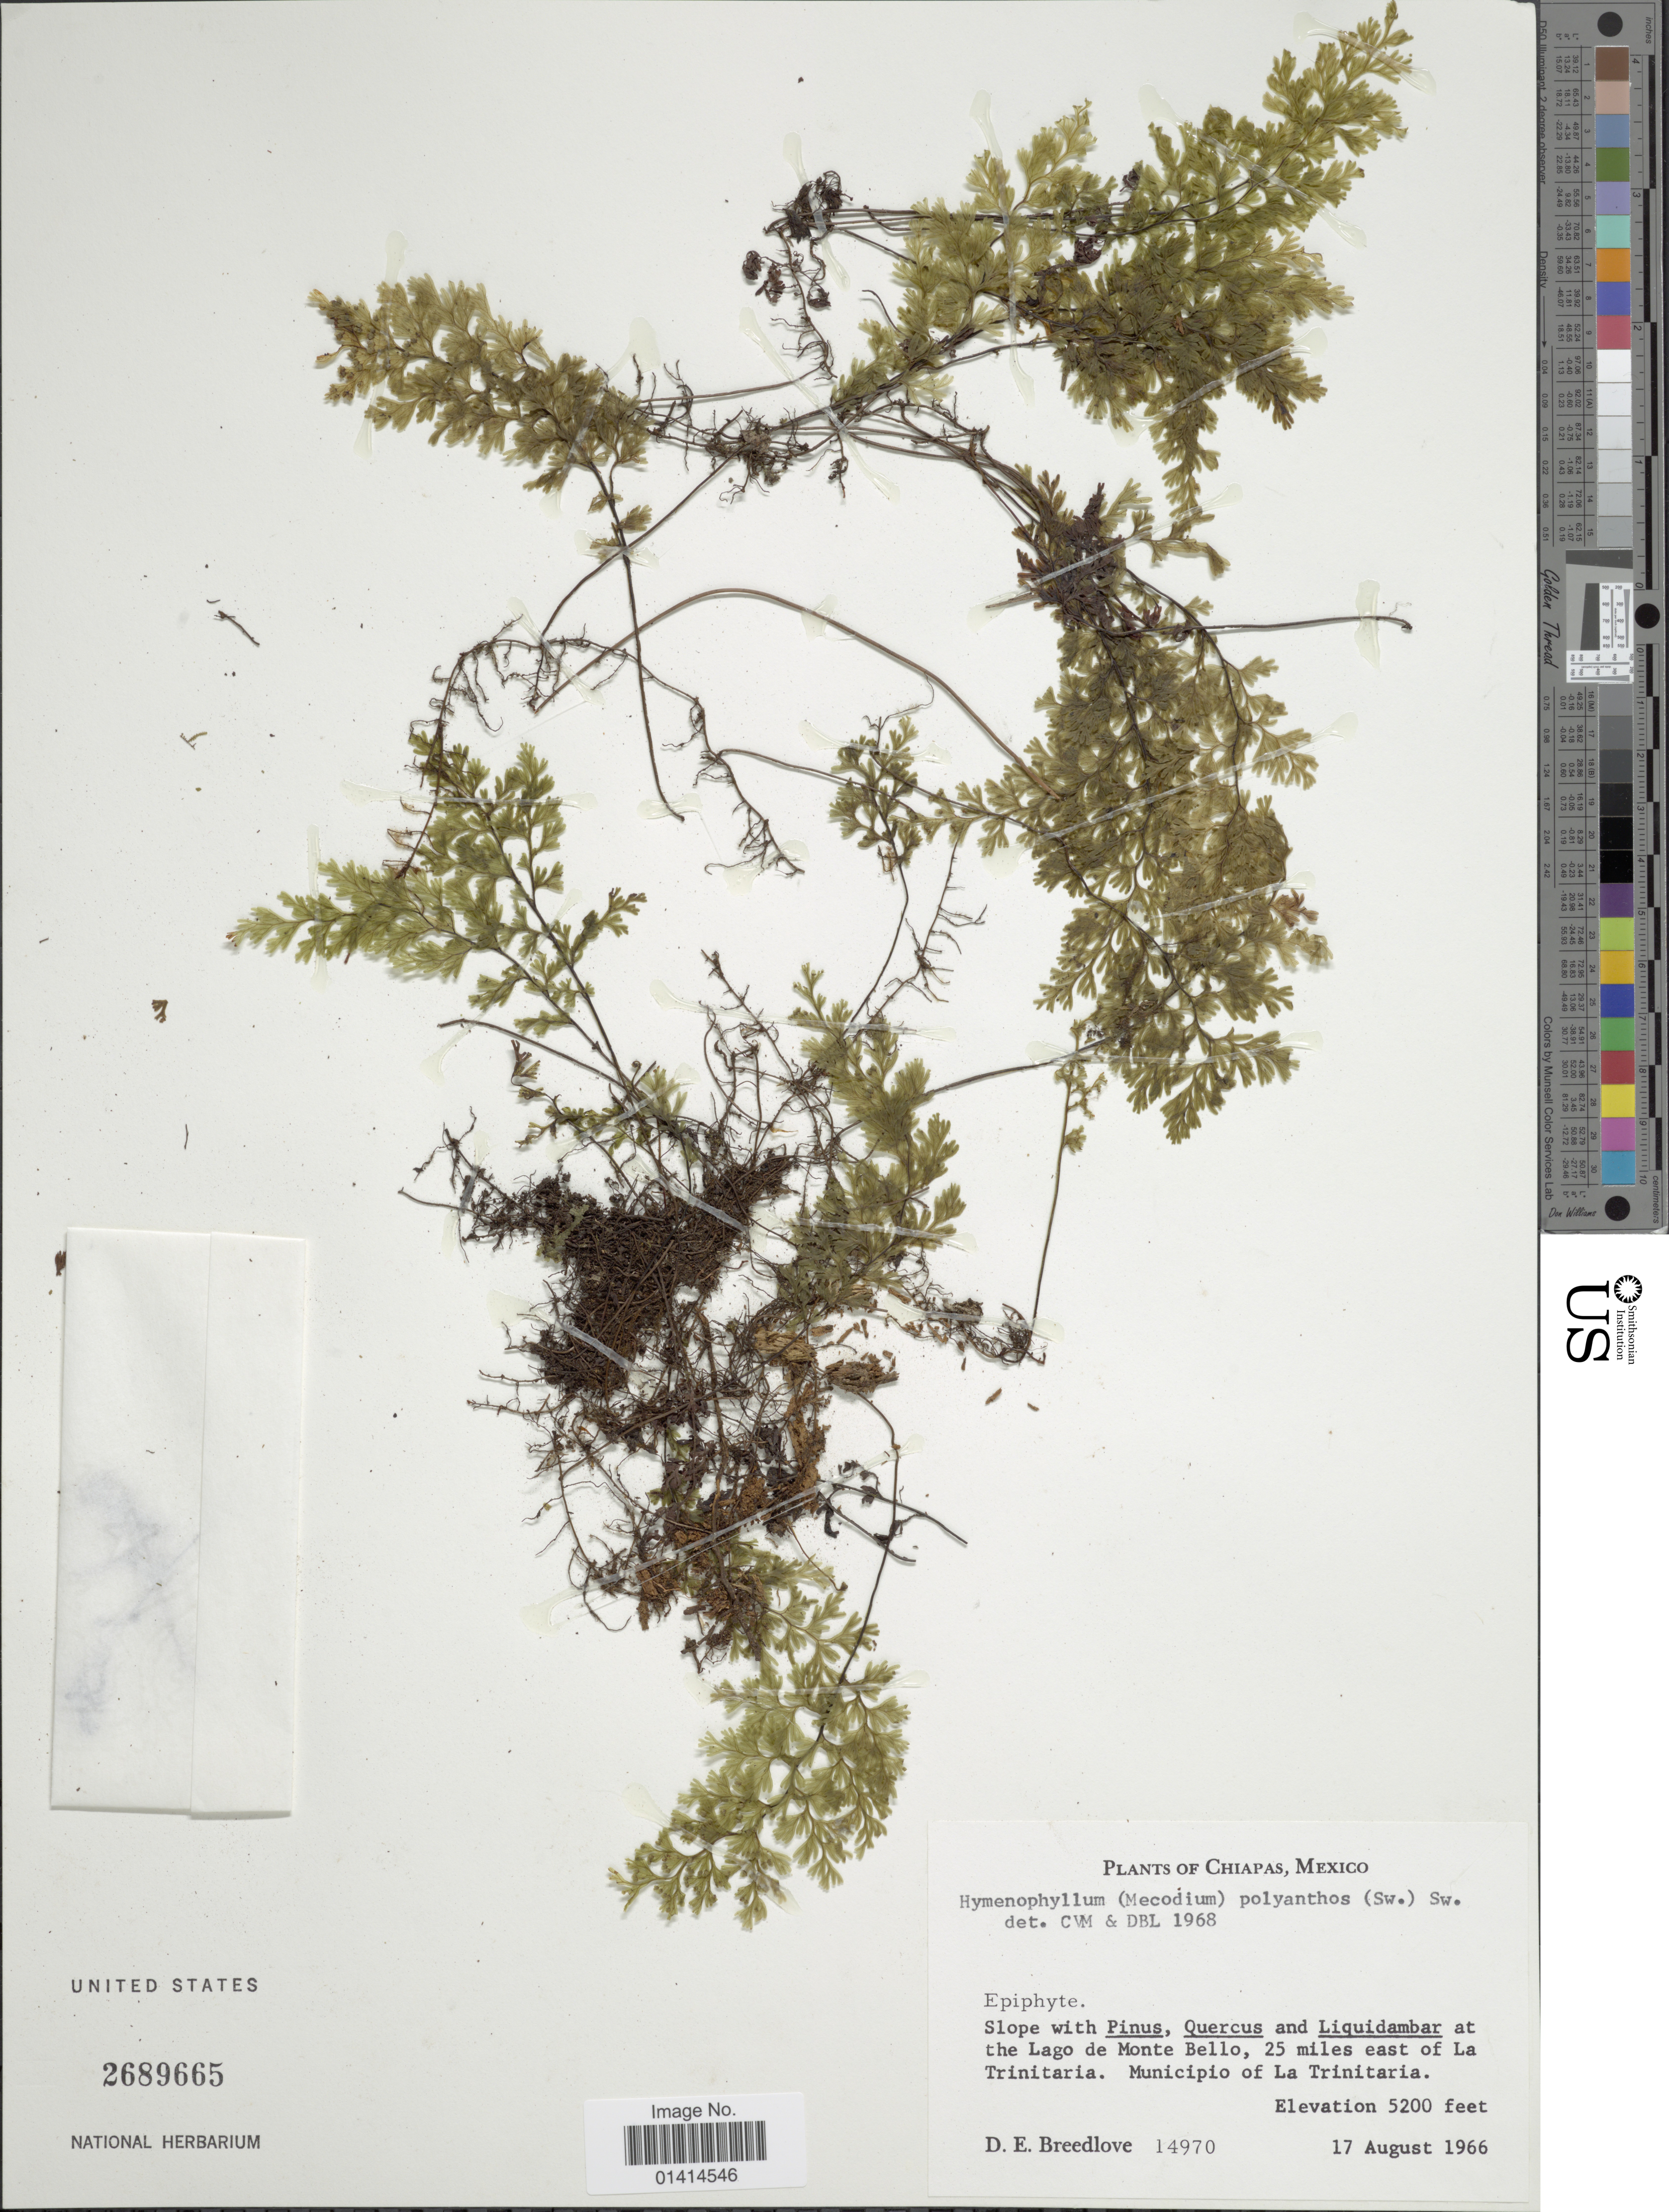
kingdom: Plantae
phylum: Tracheophyta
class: Polypodiopsida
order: Hymenophyllales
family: Hymenophyllaceae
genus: Hymenophyllum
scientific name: Hymenophyllum polyanthos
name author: (Sw.) Sw.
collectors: D. E. Breedlove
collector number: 14970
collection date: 1966-08-17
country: Mexico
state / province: Chiapas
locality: At Lago de Monte Bello, 25 miles east of La Trinitaria. Municpio of La Trinitaria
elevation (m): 1585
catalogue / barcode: US 2689665